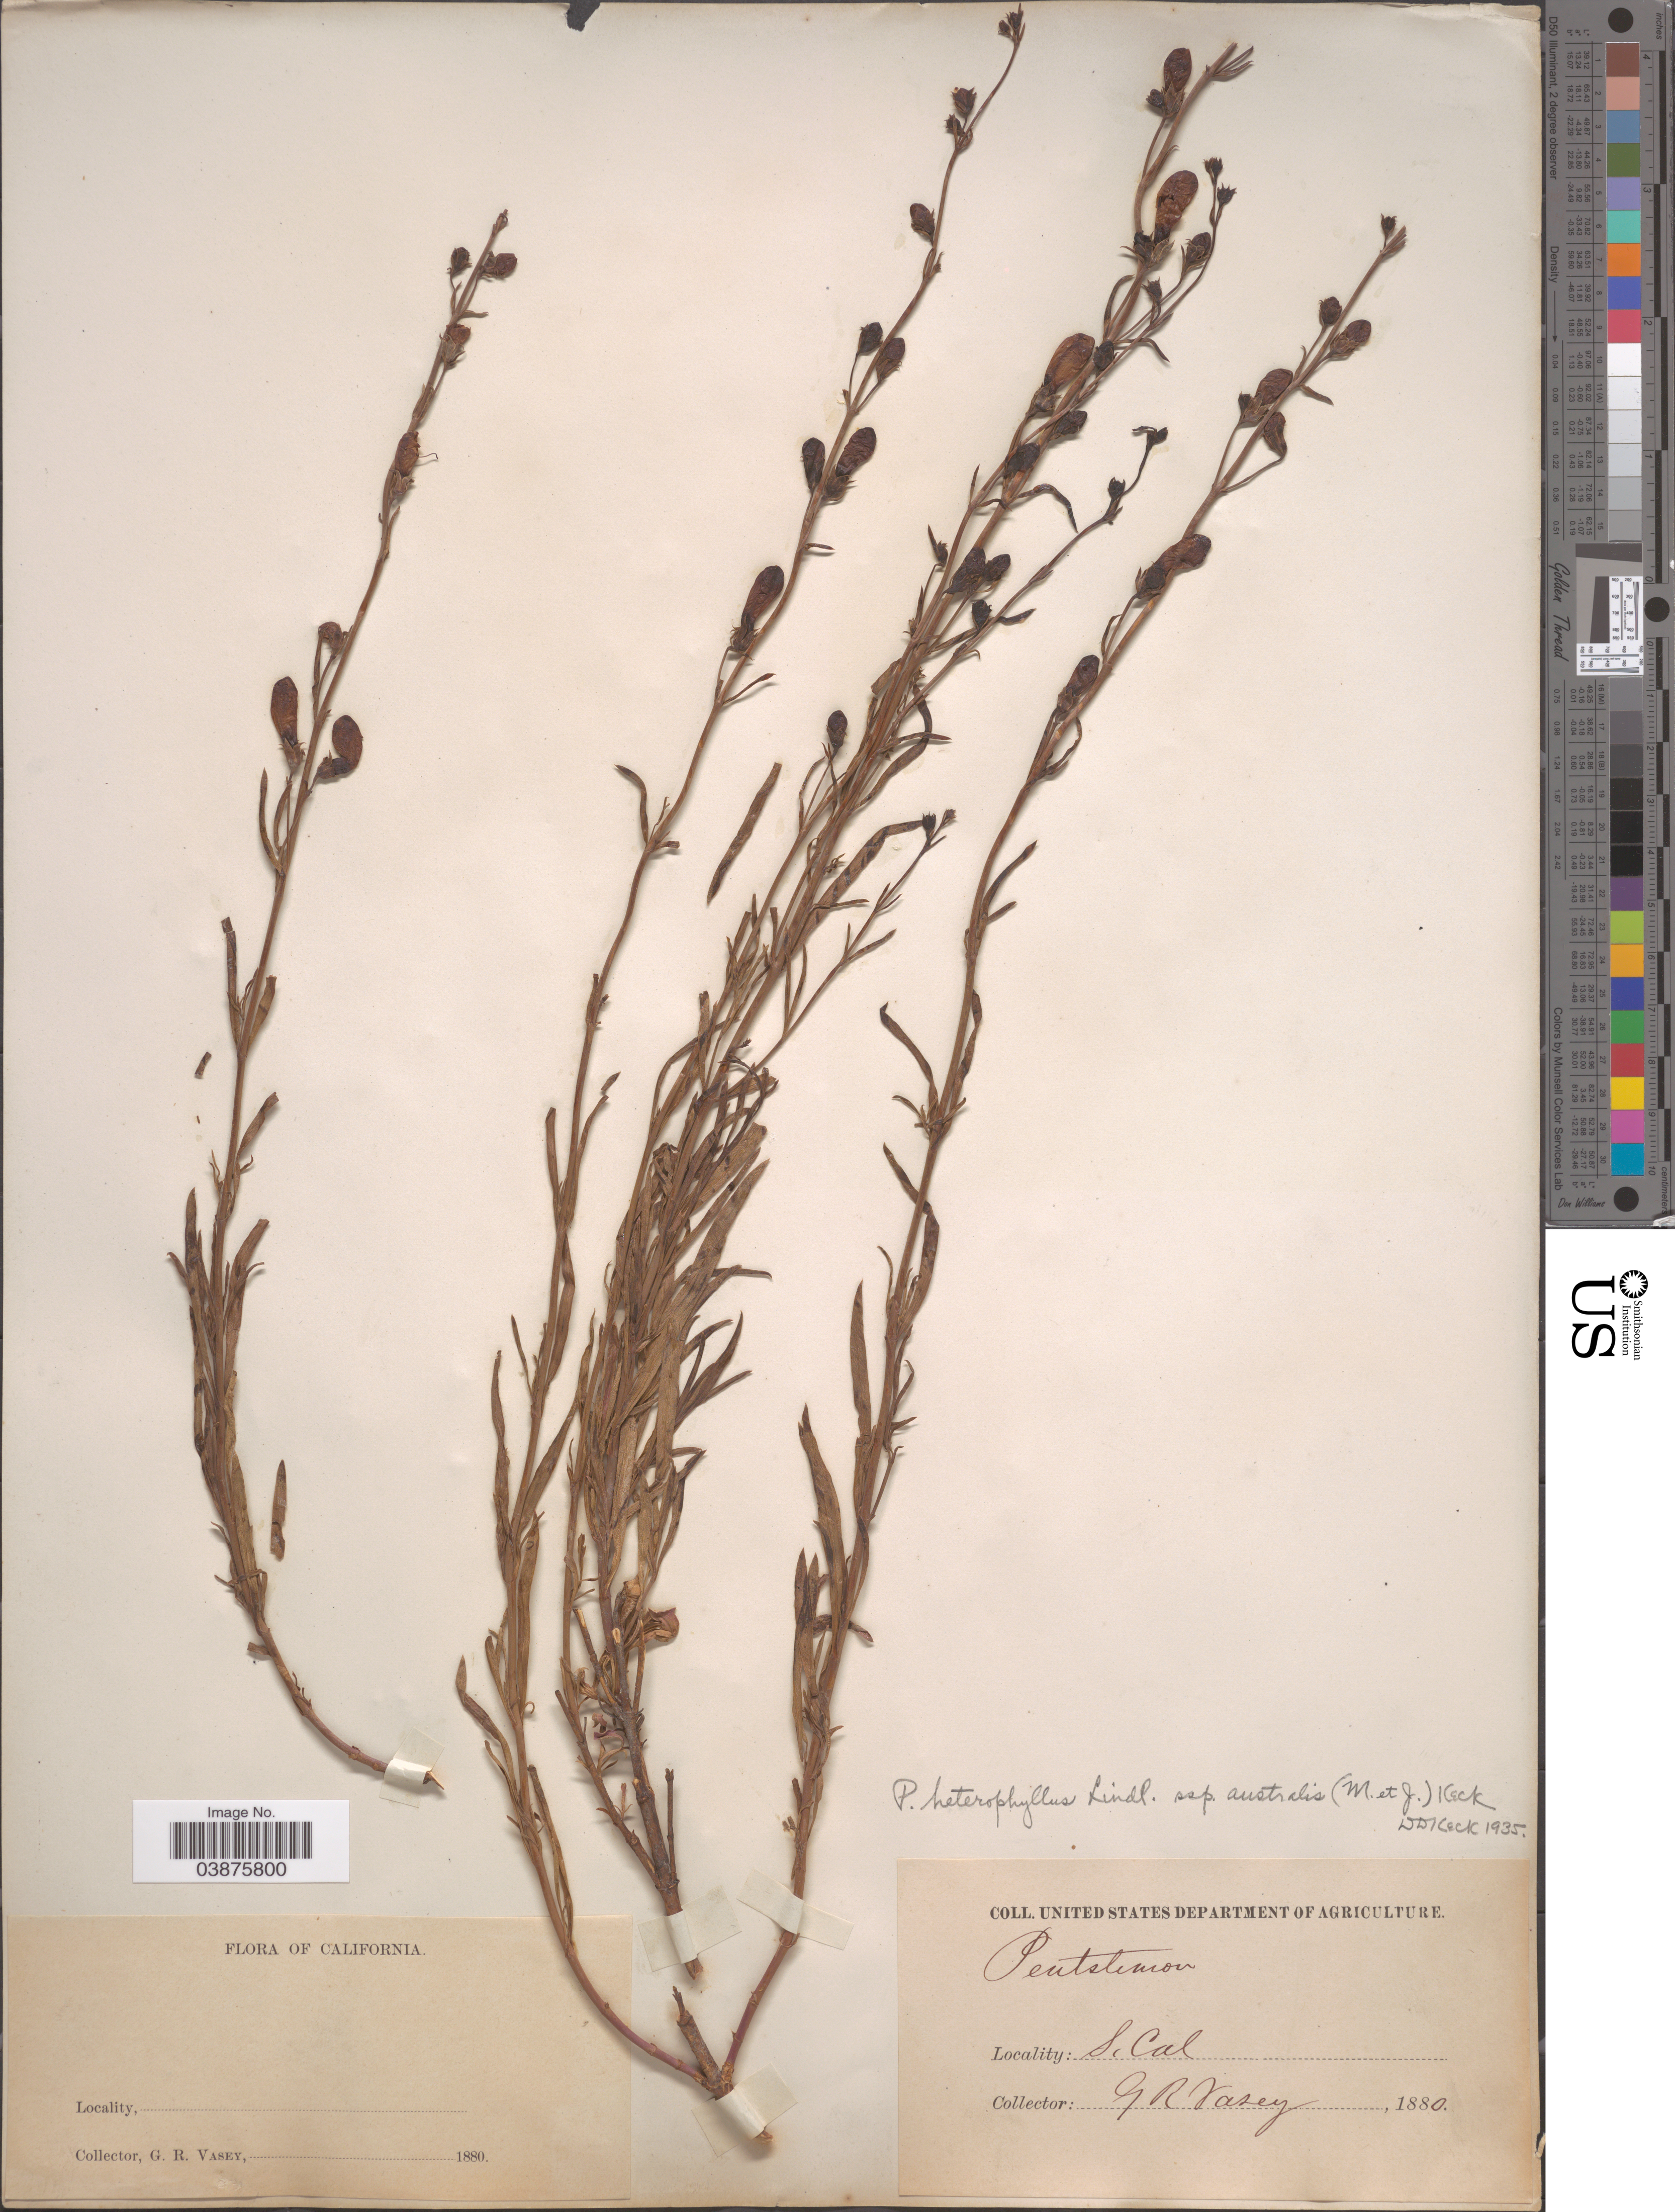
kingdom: Plantae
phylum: Tracheophyta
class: Magnoliopsida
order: Lamiales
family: Plantaginaceae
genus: Penstemon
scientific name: Penstemon heterophyllus subsp. australis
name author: (Munz & I.M. Johnst.) D.D. Keck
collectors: G. R. Vasey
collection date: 1880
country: United States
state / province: California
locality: S. Cal.